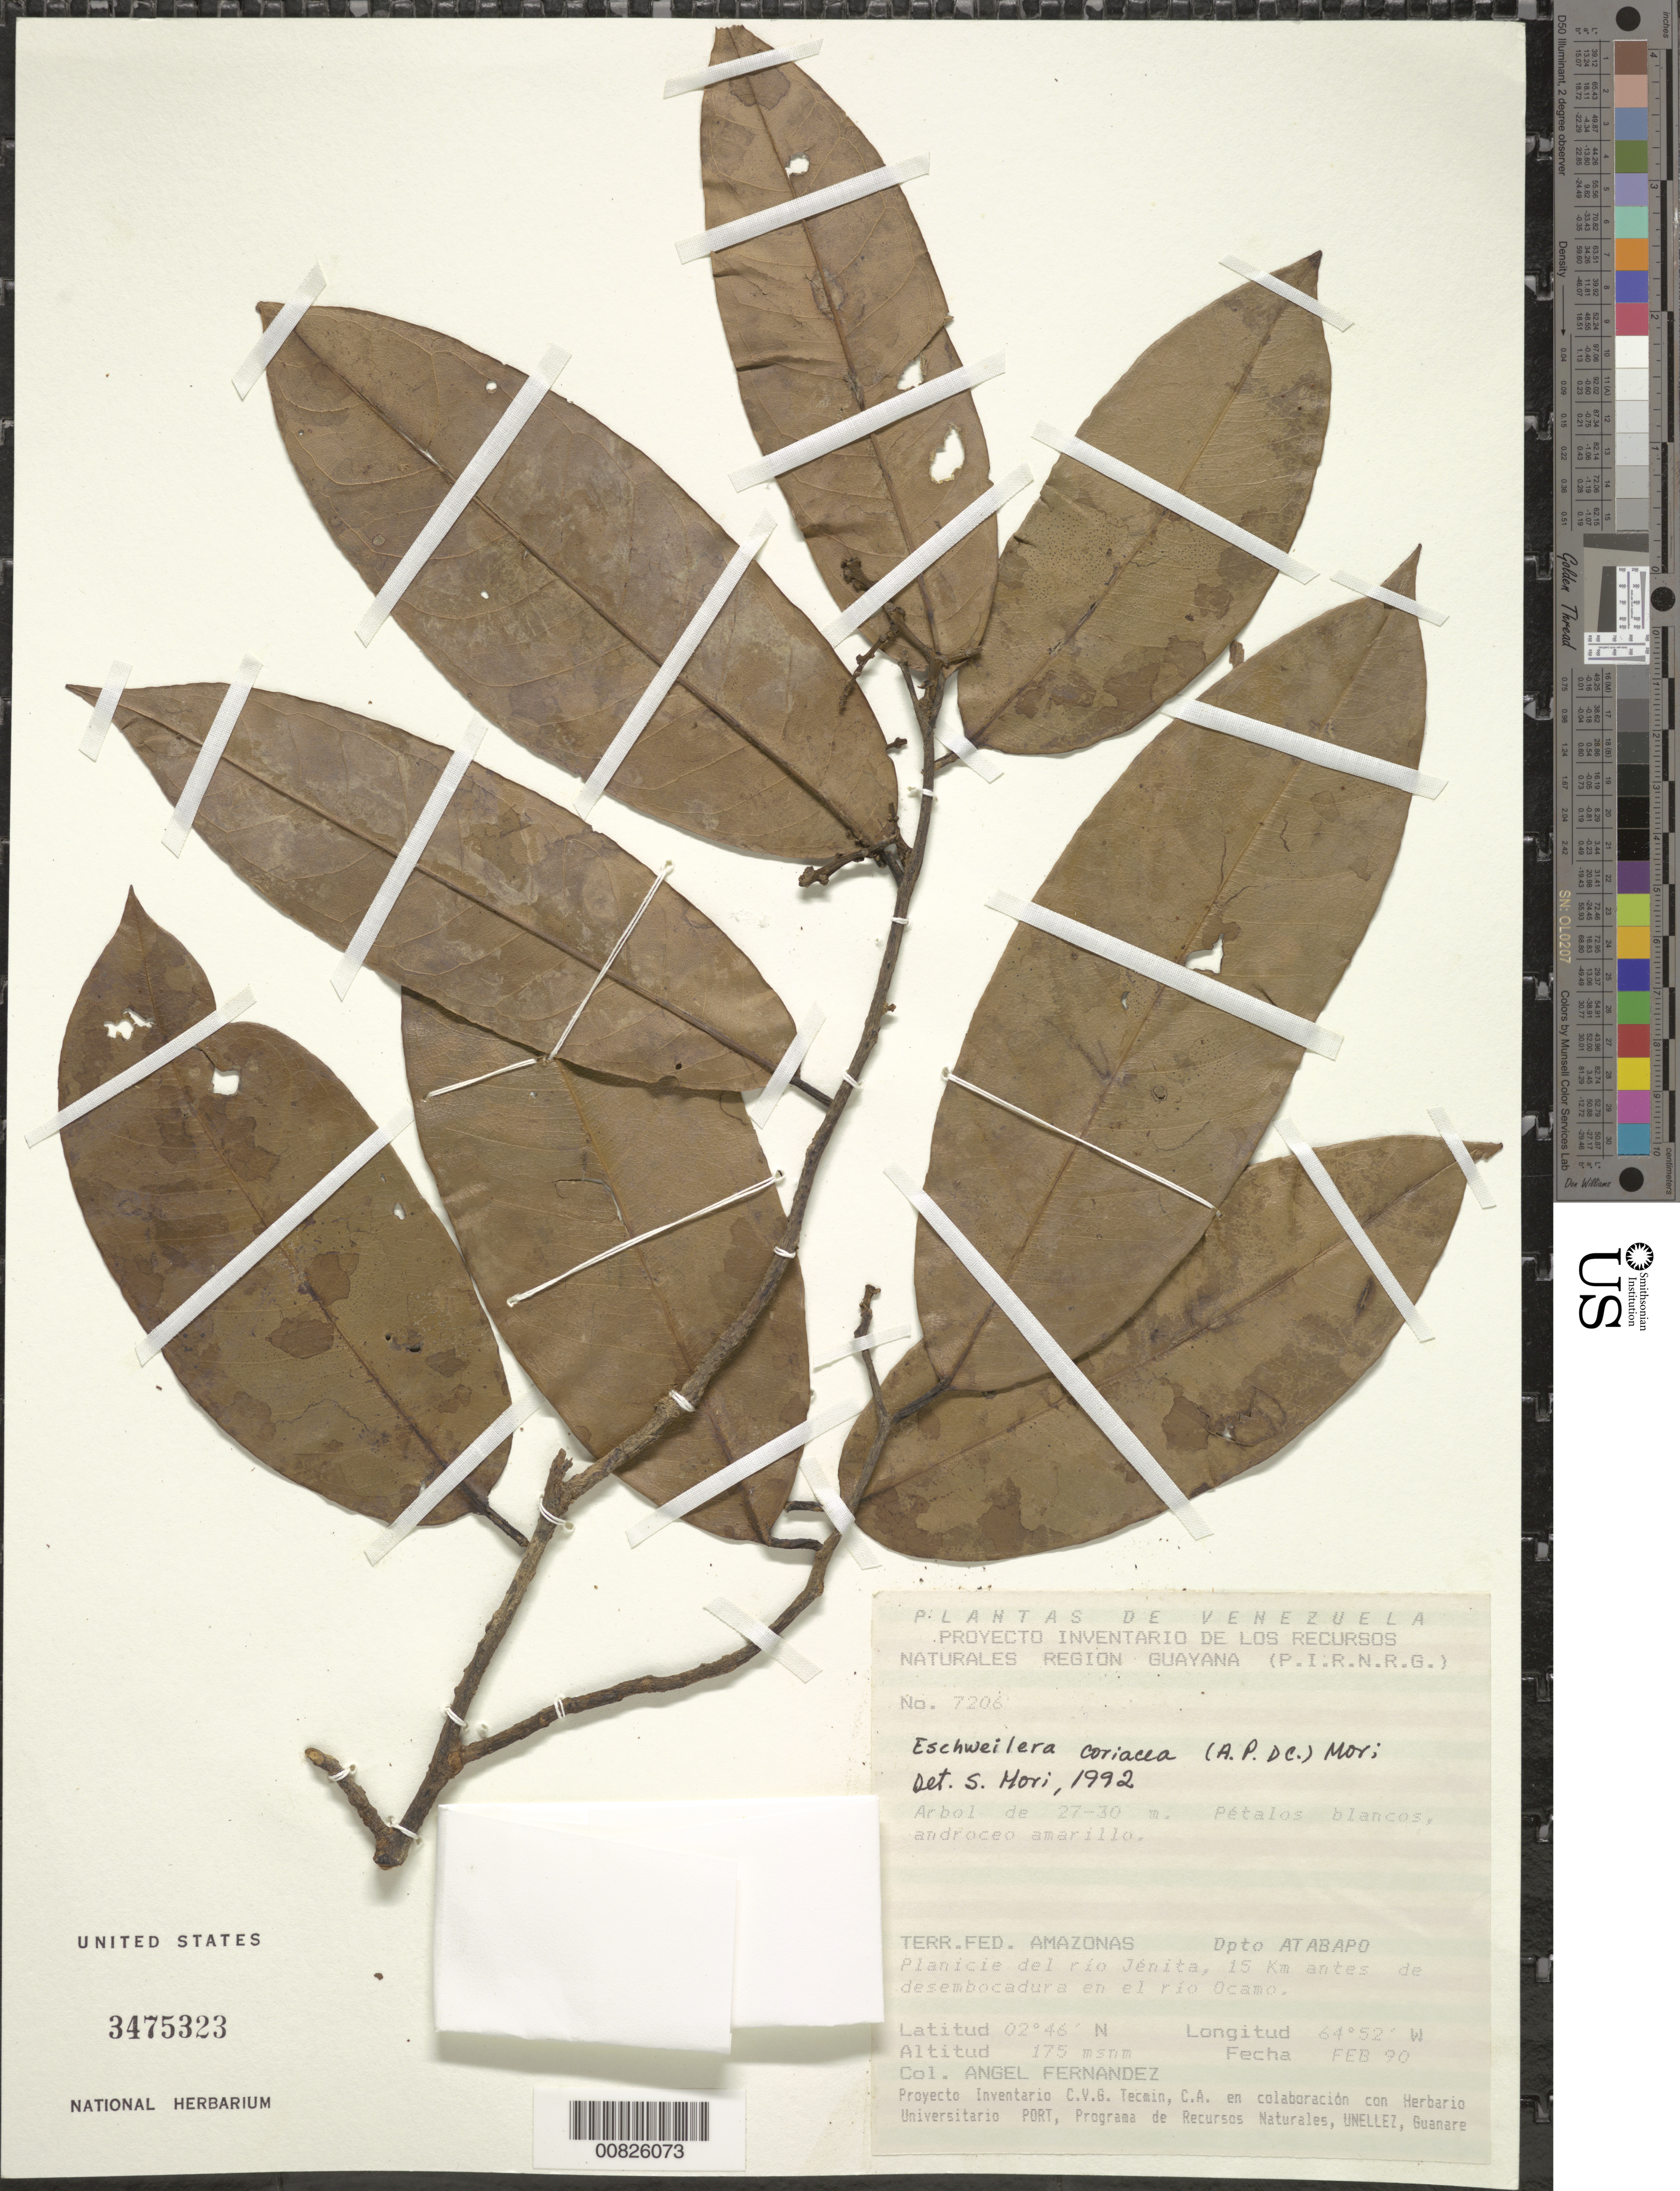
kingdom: Plantae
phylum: Tracheophyta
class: Magnoliopsida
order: Ericales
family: Lecythidaceae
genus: Eschweilera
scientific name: Eschweilera coriacea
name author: (DC.) S.A. Mori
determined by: Mori, Scott A.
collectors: A. Fernández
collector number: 7206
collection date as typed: Feb-90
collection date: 1990-02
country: Venezuela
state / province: Amazonas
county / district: Atabapo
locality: Río Jénita, 15 km antes de desembocadura en el Río Ocamo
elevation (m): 175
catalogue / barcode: US 3475323